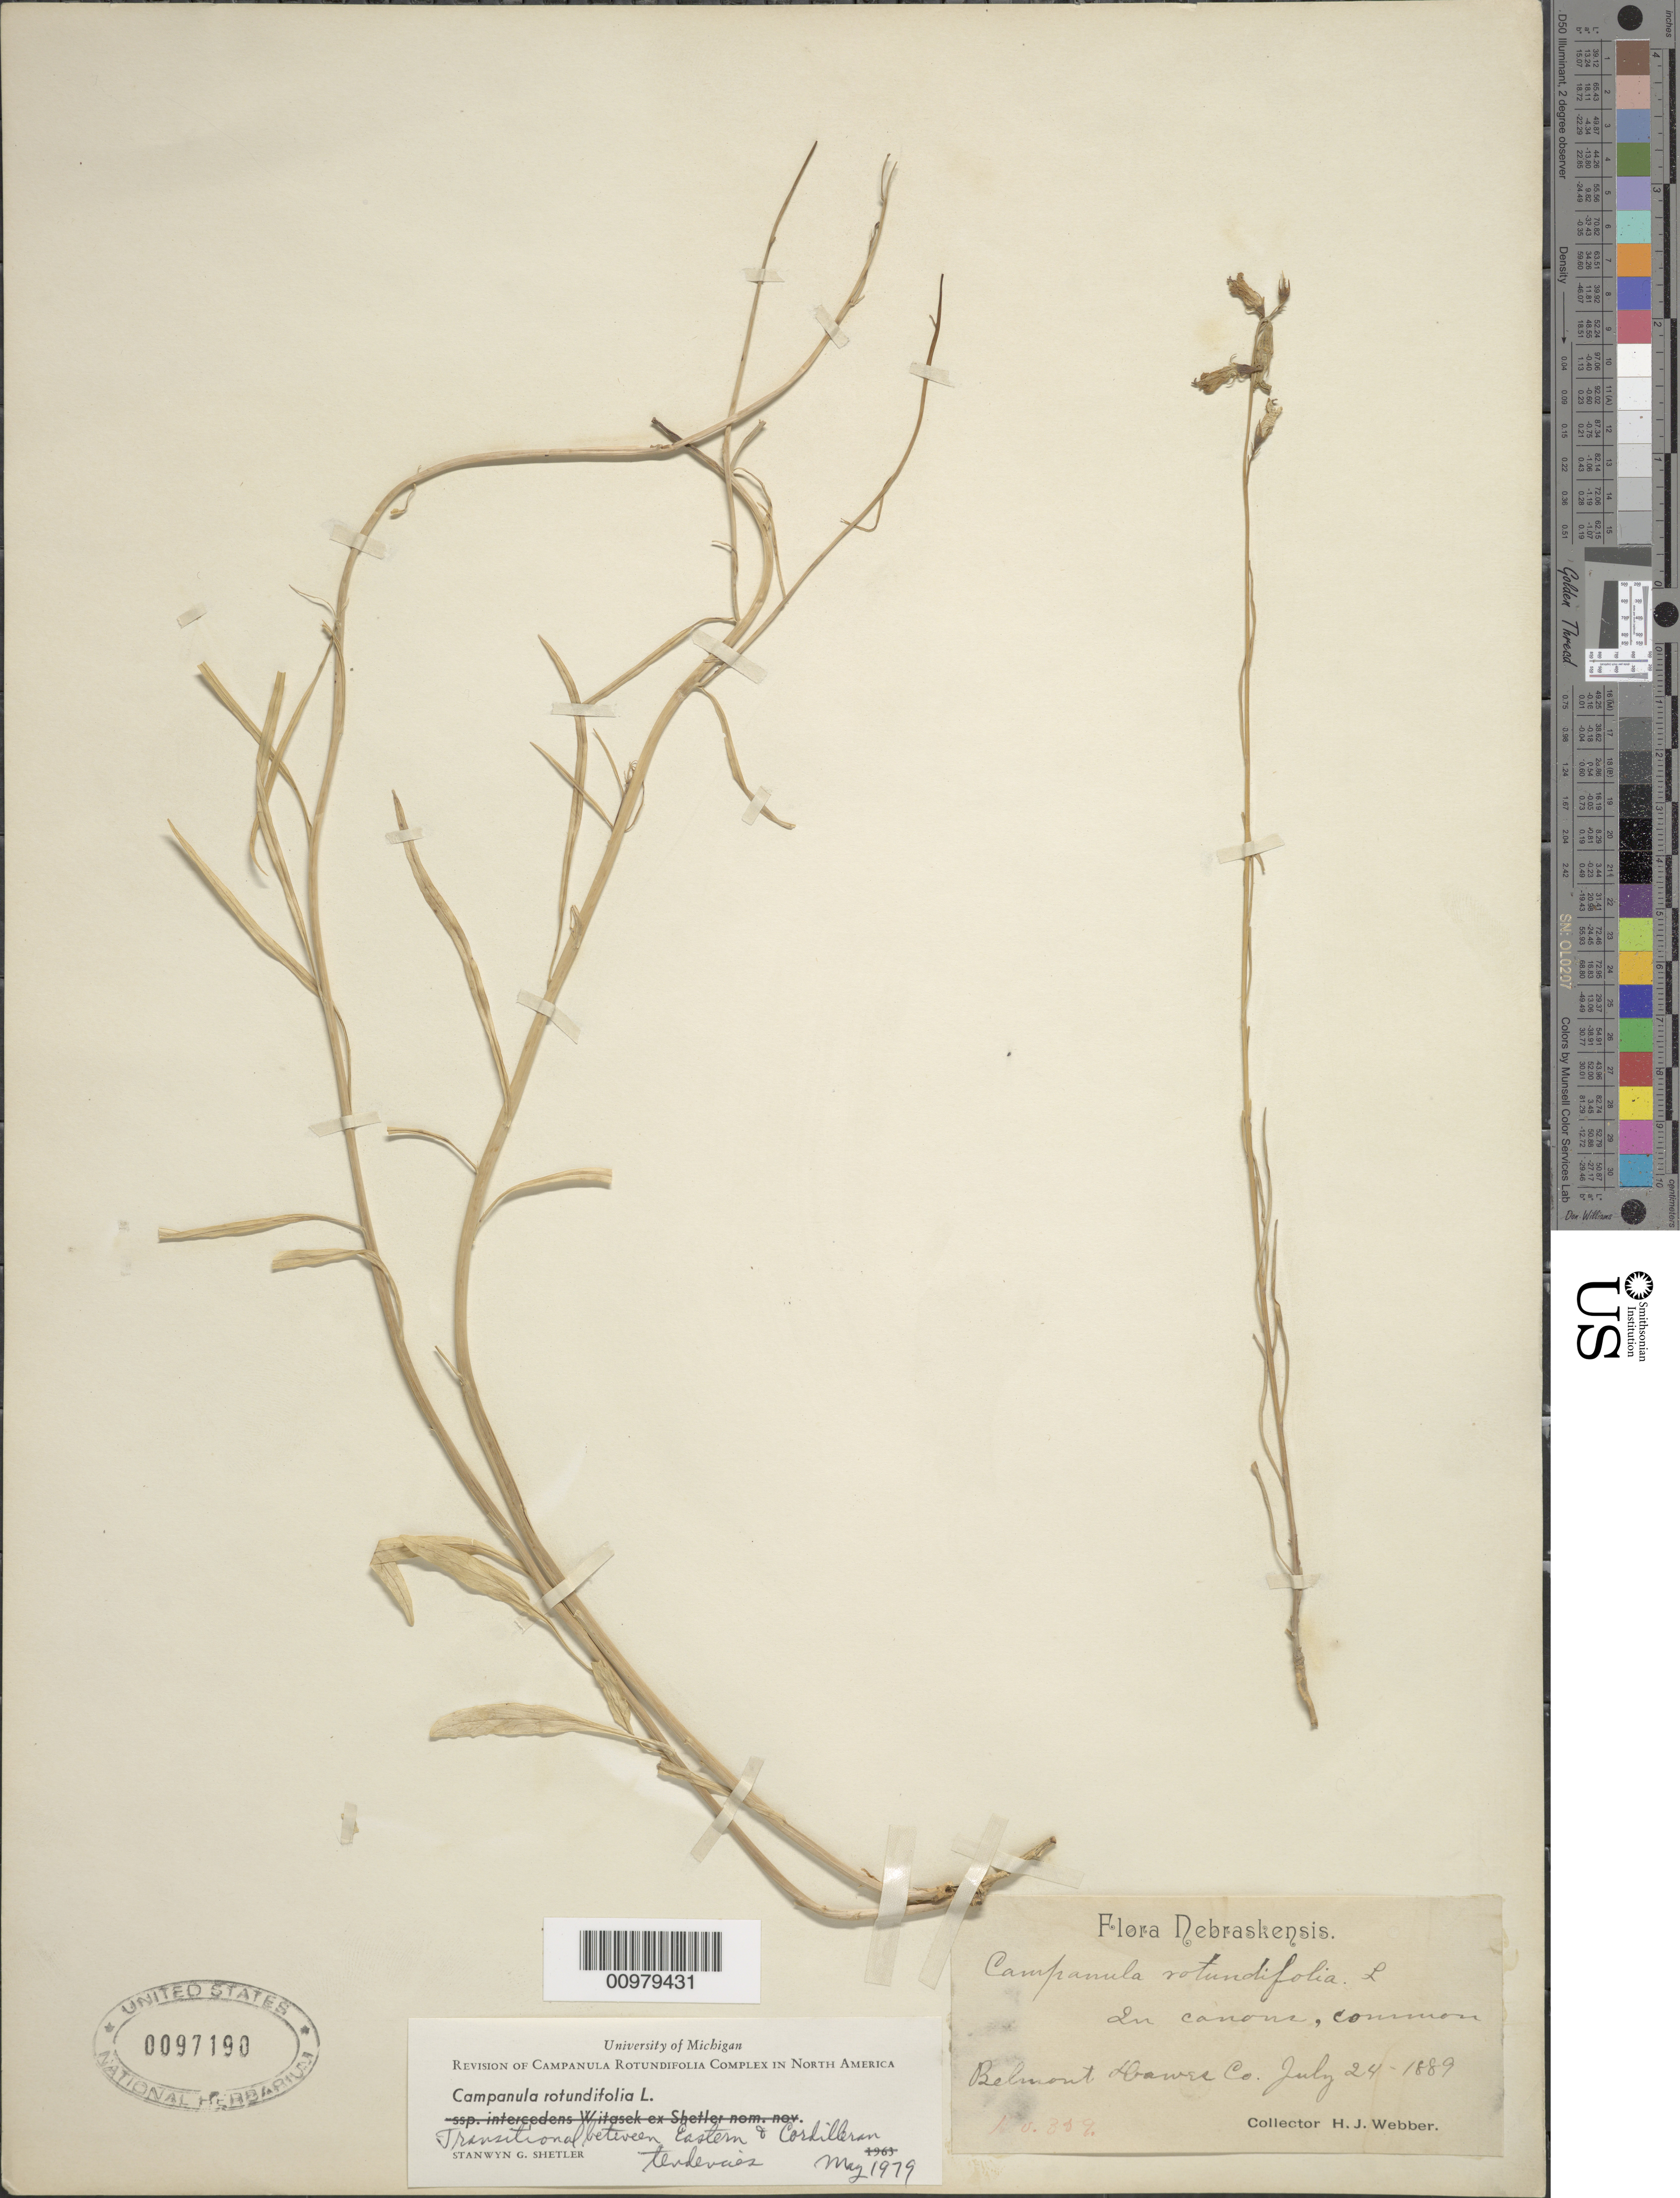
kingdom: Plantae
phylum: Tracheophyta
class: Magnoliopsida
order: Asterales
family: Campanulaceae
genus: Campanula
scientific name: Campanula rotundifolia L. Eastern race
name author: L.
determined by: Shetler, Stanwyn G., (US), NMNH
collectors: H. Webber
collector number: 359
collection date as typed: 24 Jul 1889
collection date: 1889-07-24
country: United States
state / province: Nebraska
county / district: Dawes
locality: Belmont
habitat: in canyons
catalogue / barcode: US 97190